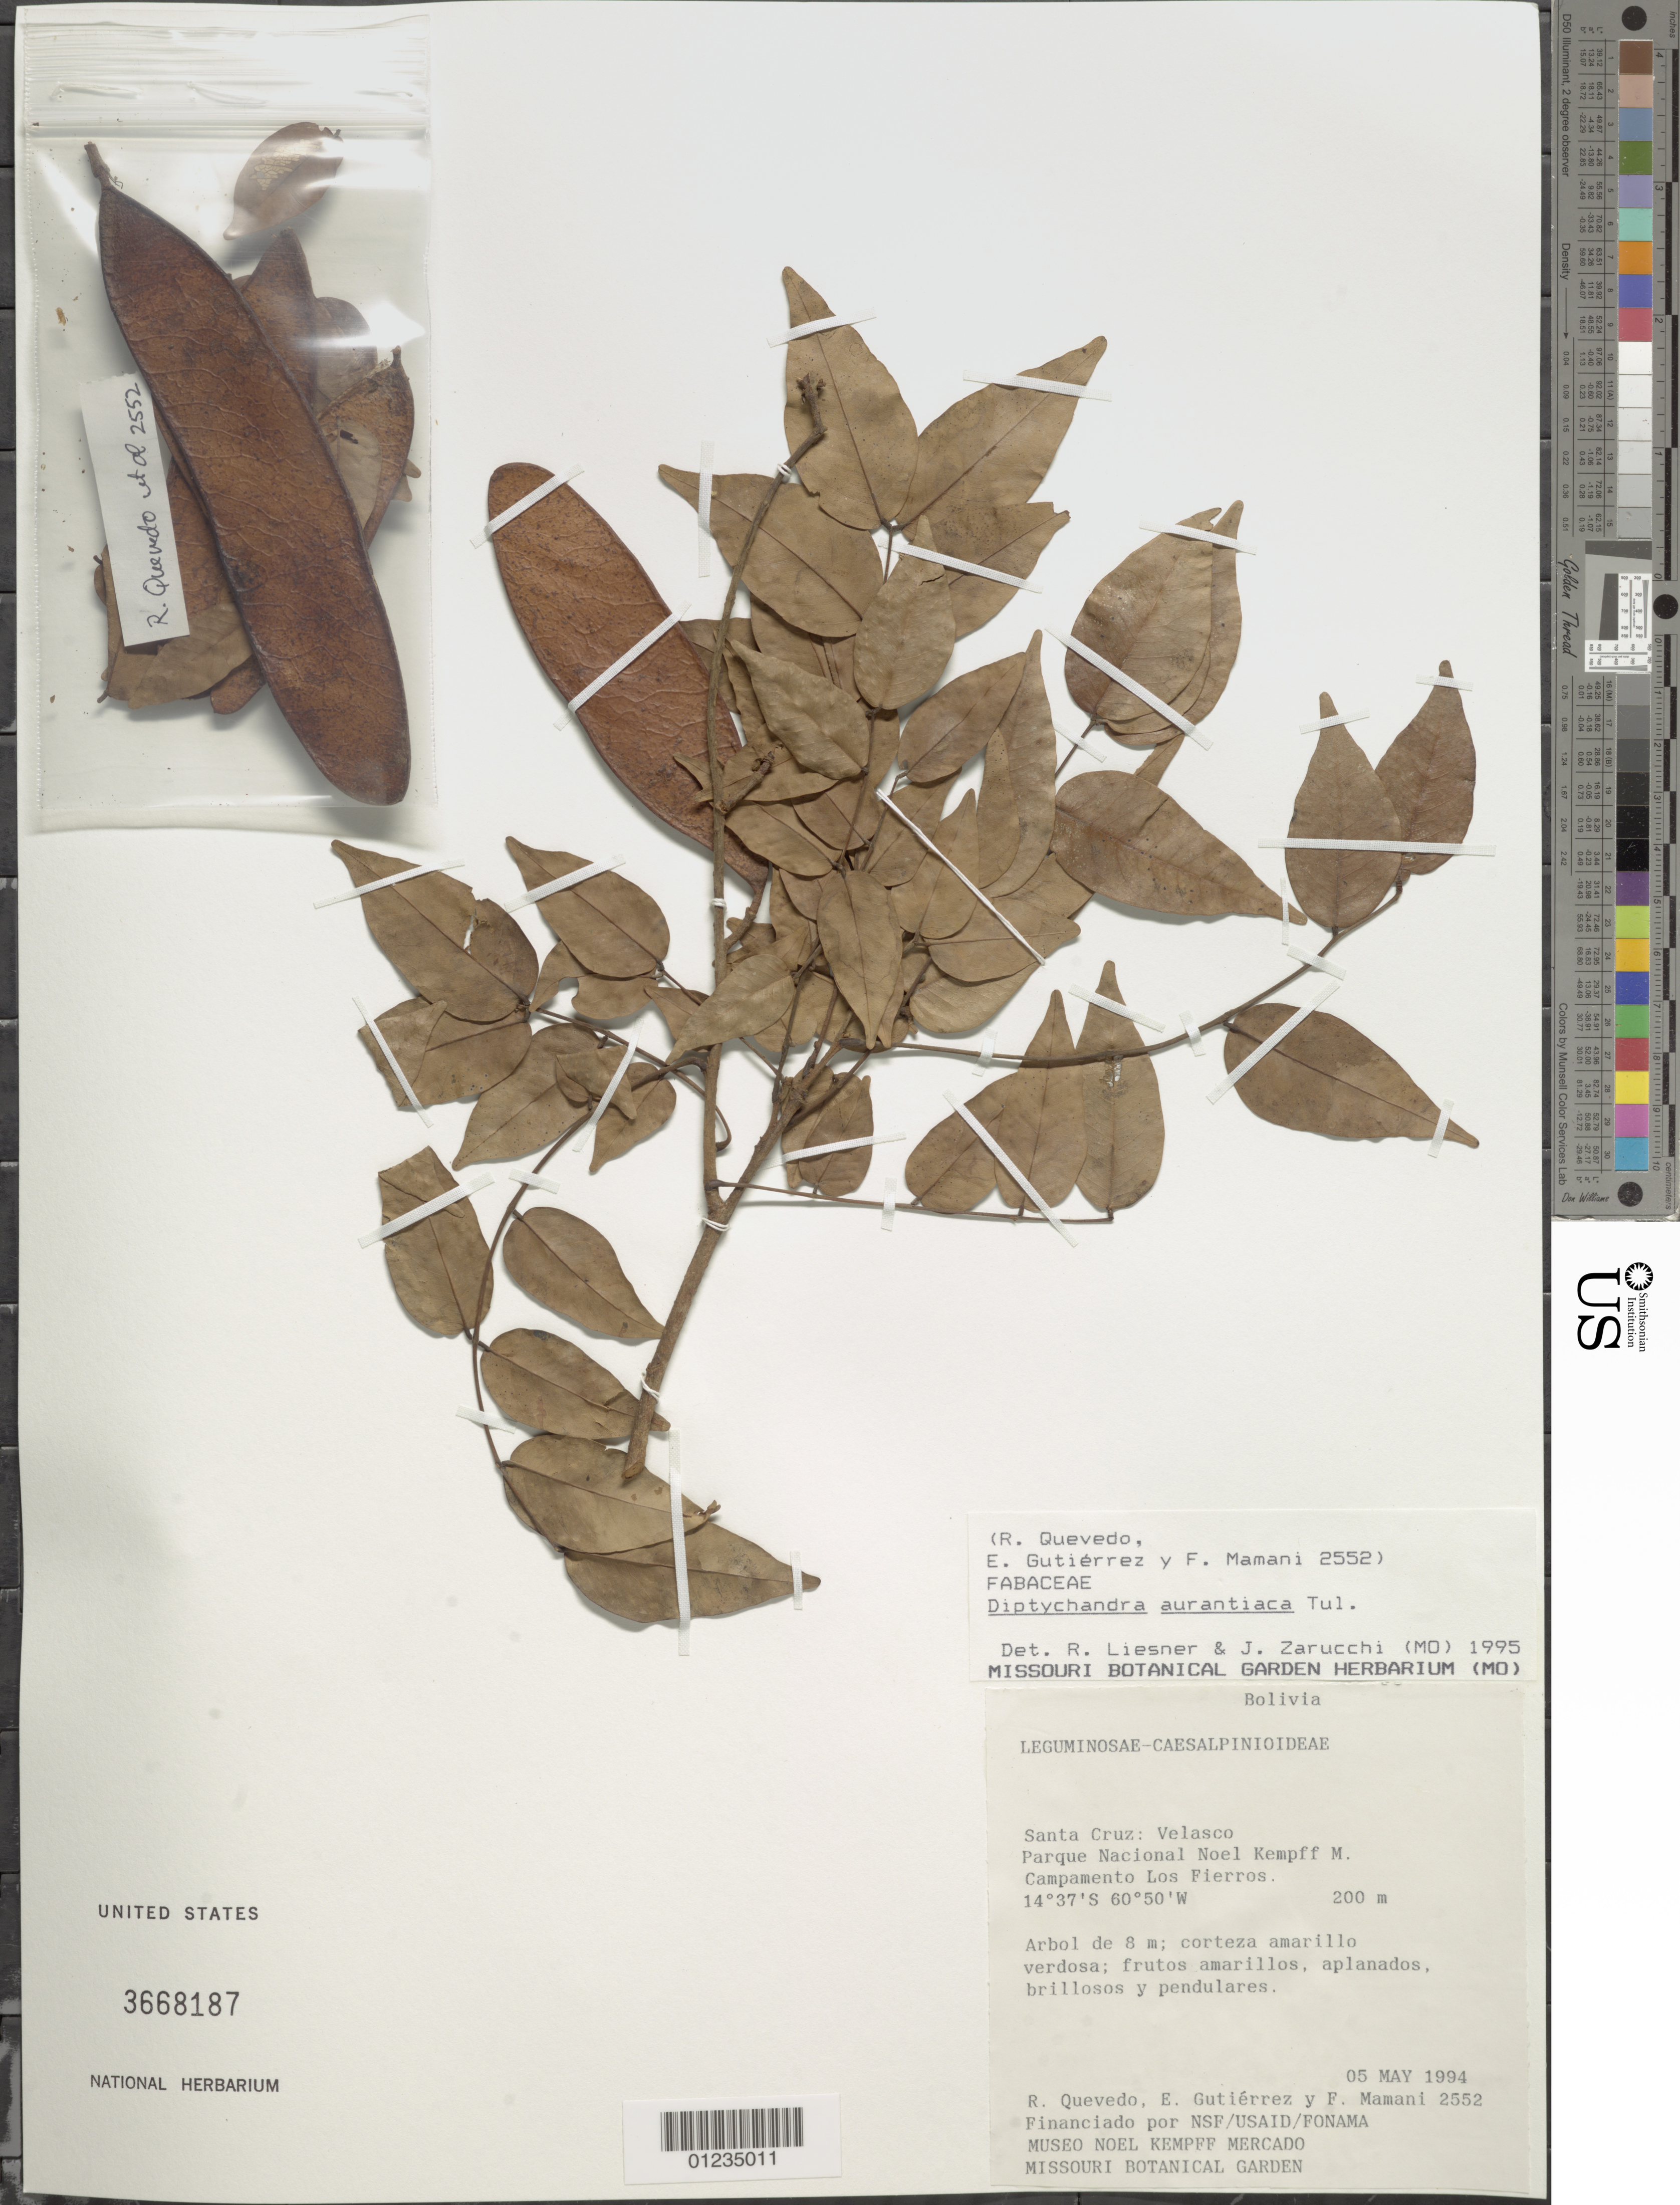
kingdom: Plantae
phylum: Tracheophyta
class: Magnoliopsida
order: Fabales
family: Fabaceae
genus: Diptychandra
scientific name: Diptychandra aurantiaca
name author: (Mart.) Tul.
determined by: Liesner, R. L.; Zarucchi, J. L.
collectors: R. Quevedo, -. Gutierrez & Mamani, --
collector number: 2552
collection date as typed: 20 May 1994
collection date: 1994-05-05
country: Bolivia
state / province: Santa Cruz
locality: Velasco. Parque Nacional Noel Kempff M. campamento Los Fierros.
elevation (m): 200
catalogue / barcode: US 3668187